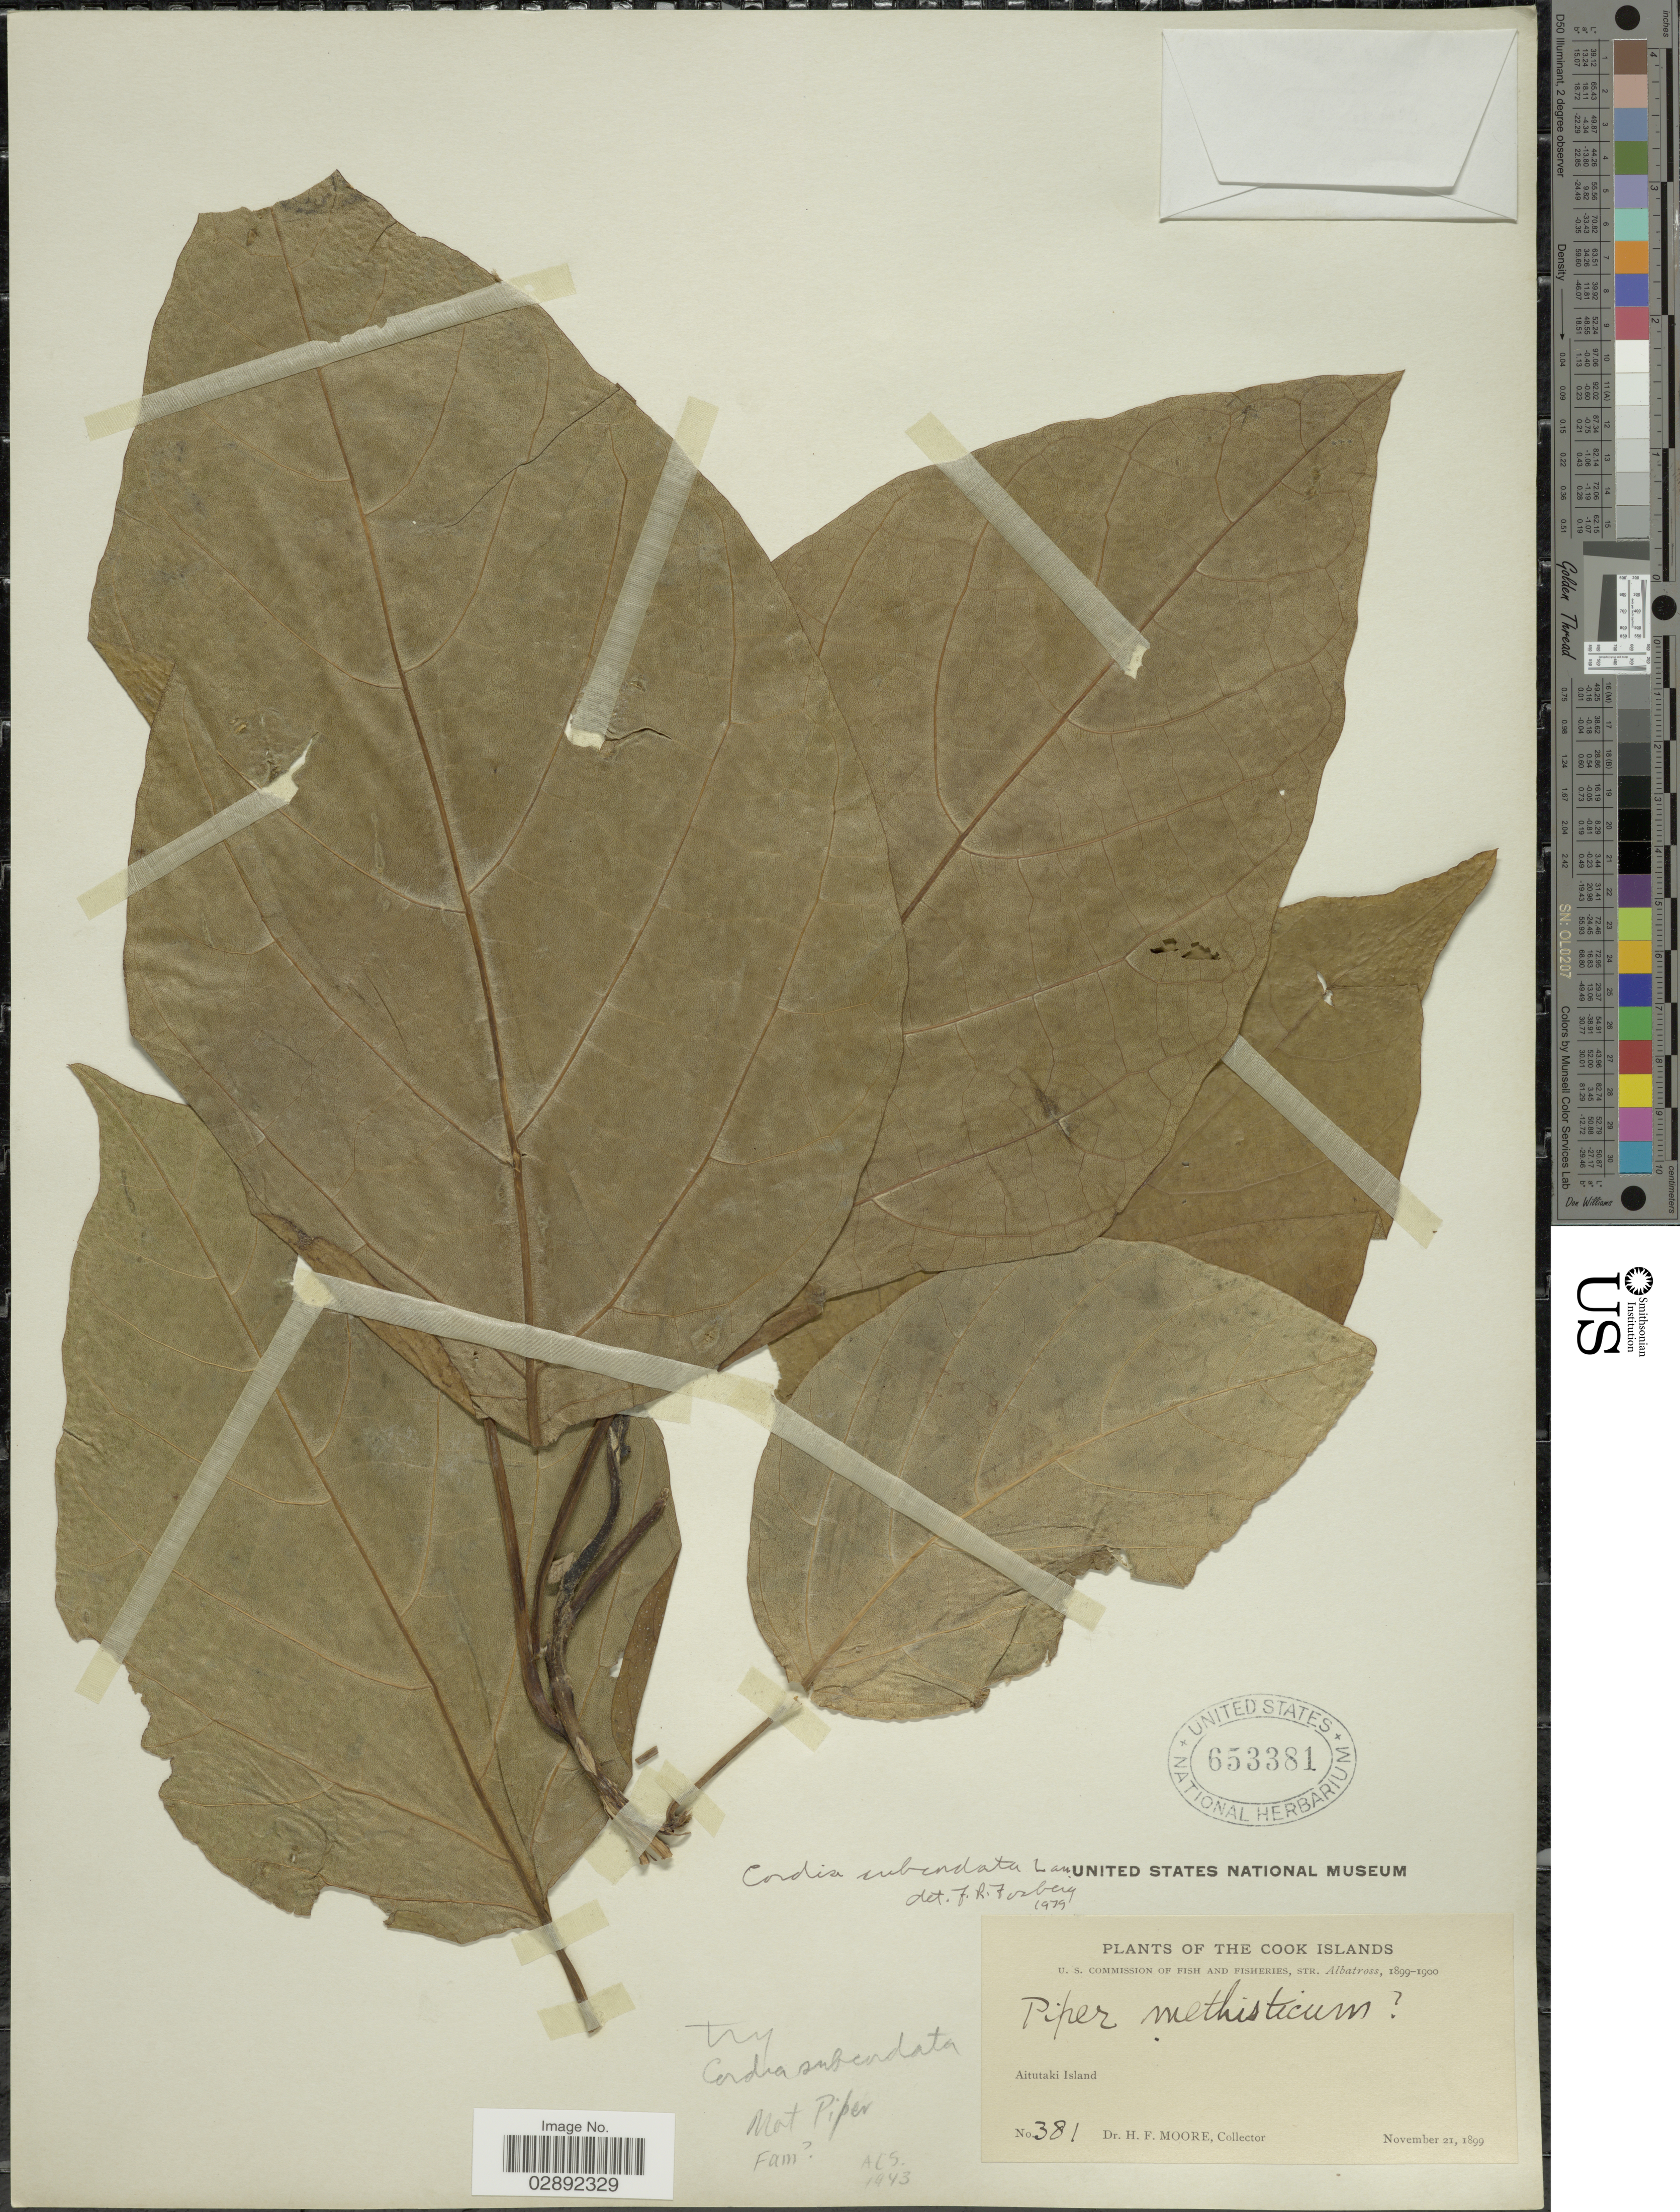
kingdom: Plantae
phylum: Tracheophyta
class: Magnoliopsida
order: Boraginales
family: Cordiaceae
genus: Cordia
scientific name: Cordia subcordata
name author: Lam.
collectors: H. F. Moore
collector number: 381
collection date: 1899-11-21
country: Cook Islands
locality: Aitutaki Island.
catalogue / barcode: US 653381